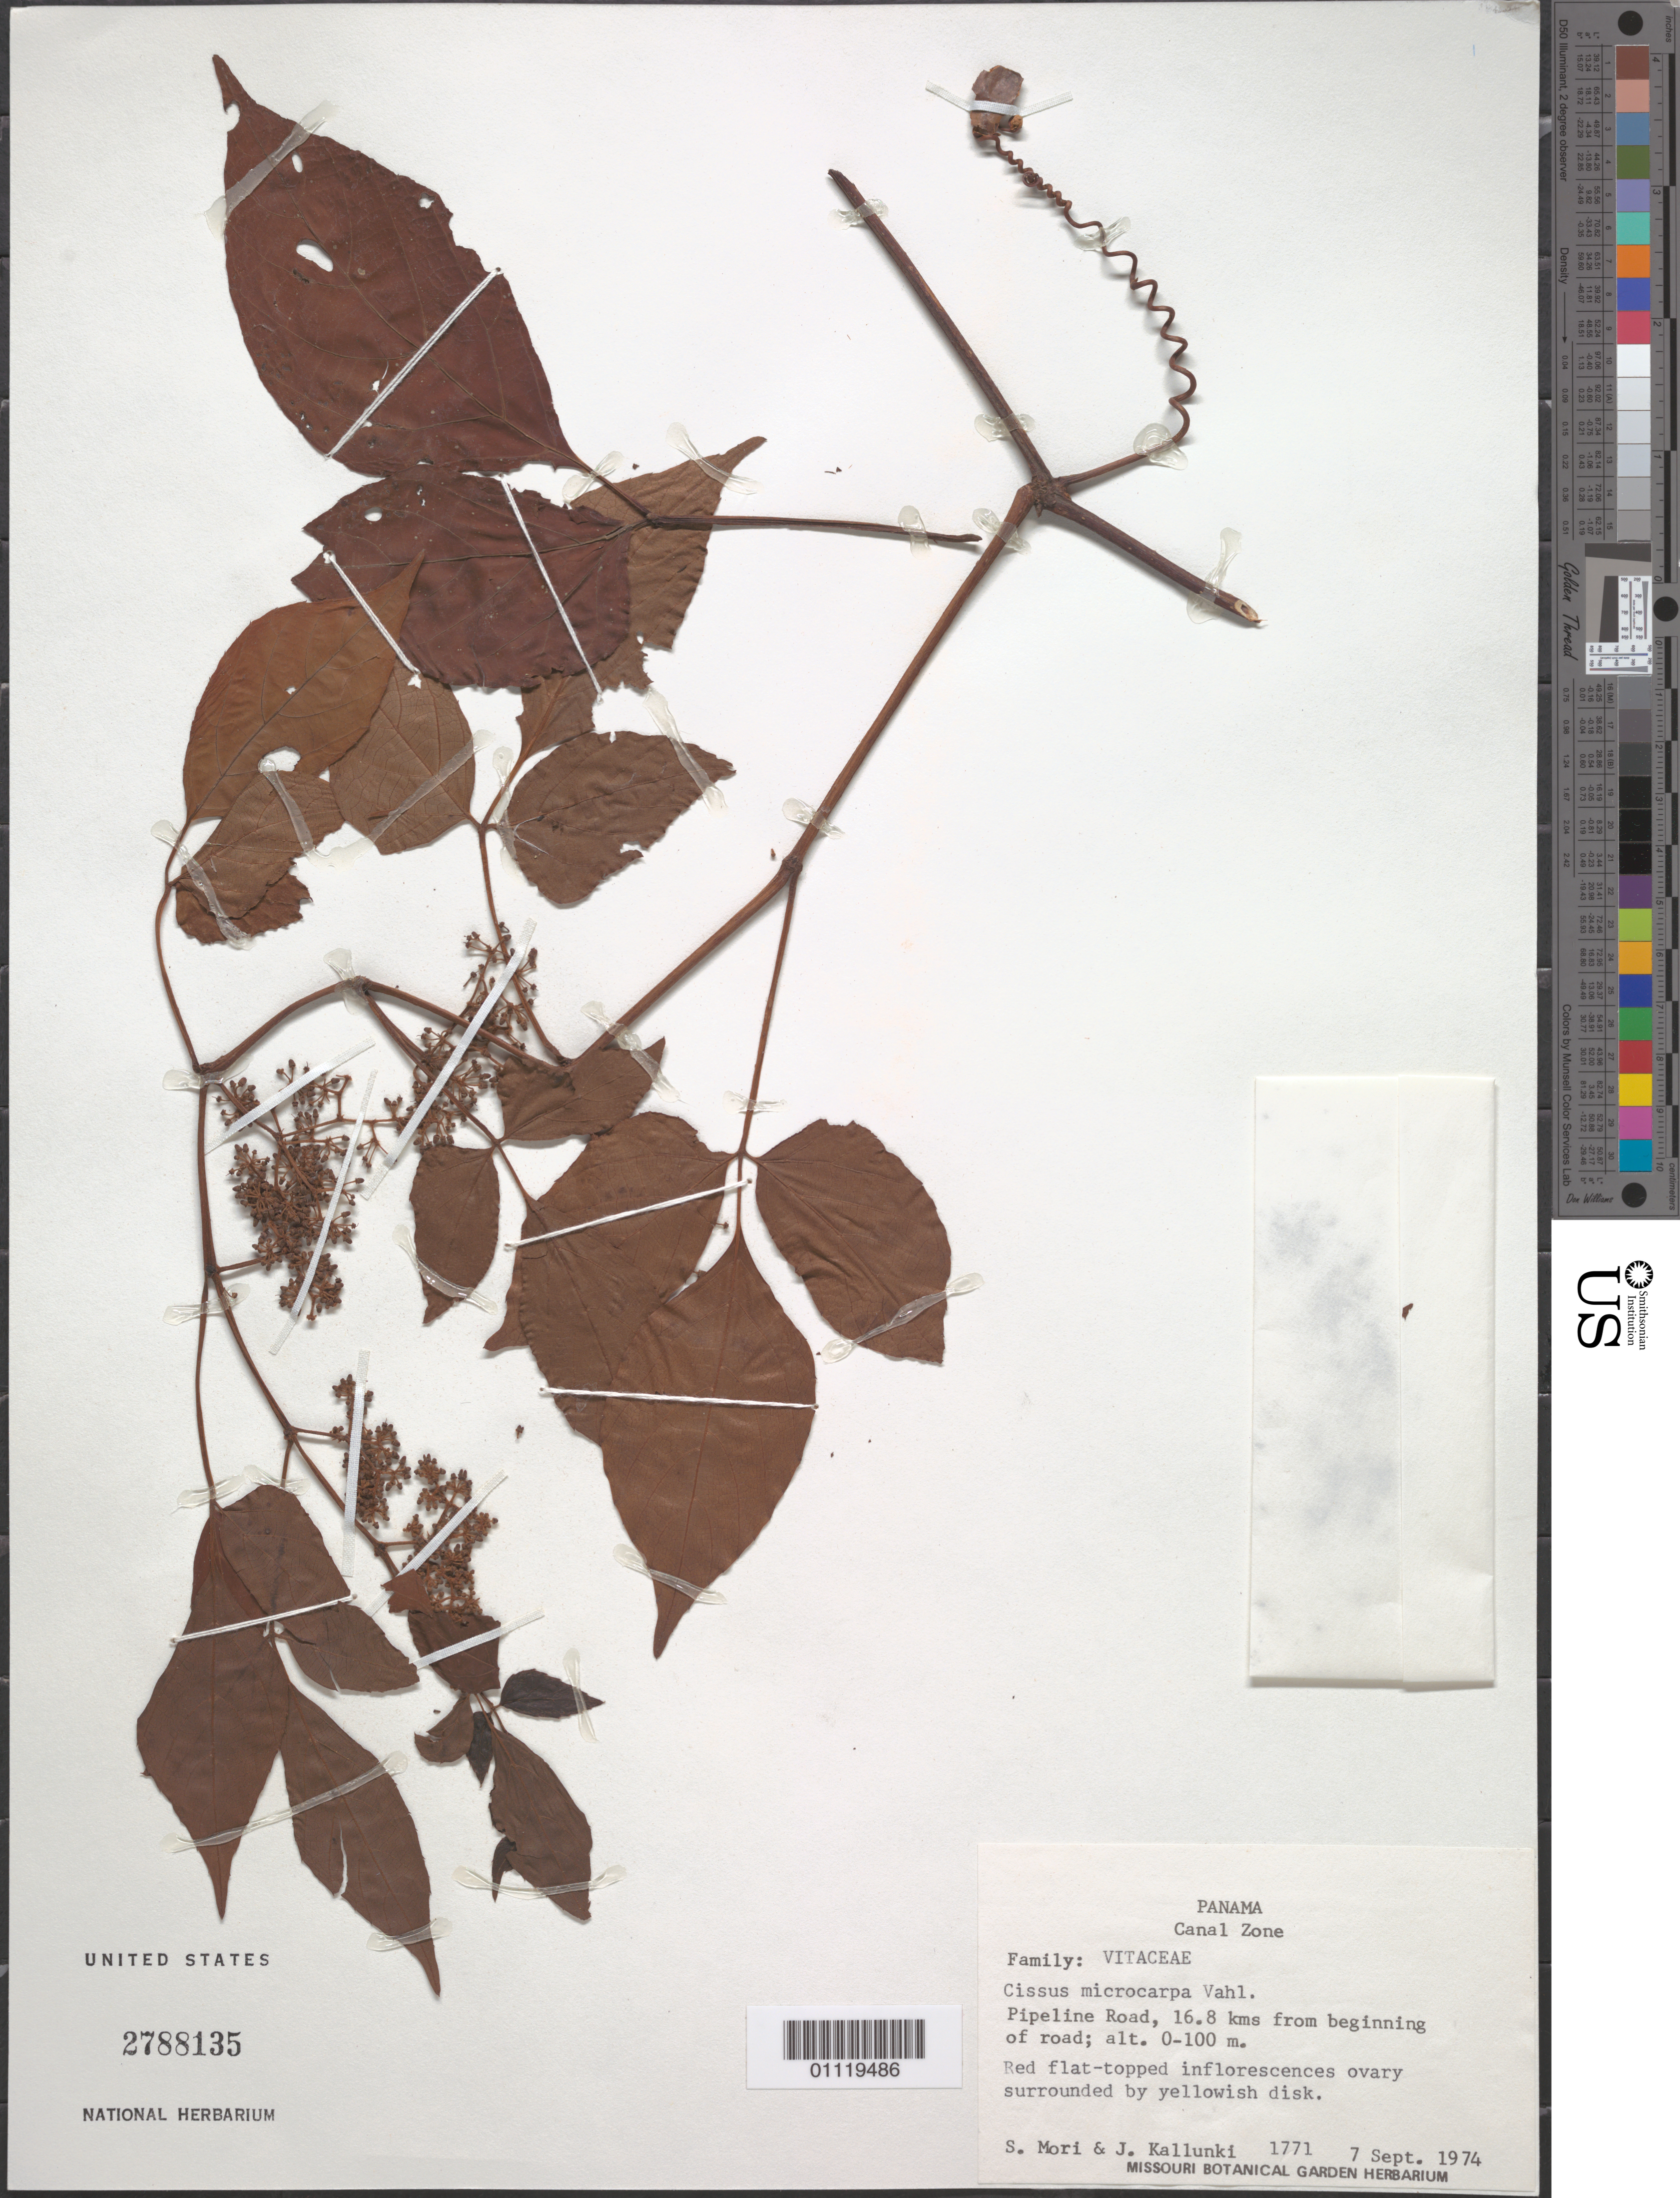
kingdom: Plantae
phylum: Tracheophyta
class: Magnoliopsida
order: Vitales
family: Vitaceae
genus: Cissus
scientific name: Cissus microcarpa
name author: Vahl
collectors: S. Mori & J. Kallunki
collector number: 1771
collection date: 1974-09-07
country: Panama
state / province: Colón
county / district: Canal Zone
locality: Pipeline Road, 16.8 kms from beginning of road.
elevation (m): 0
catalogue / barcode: US 2788135